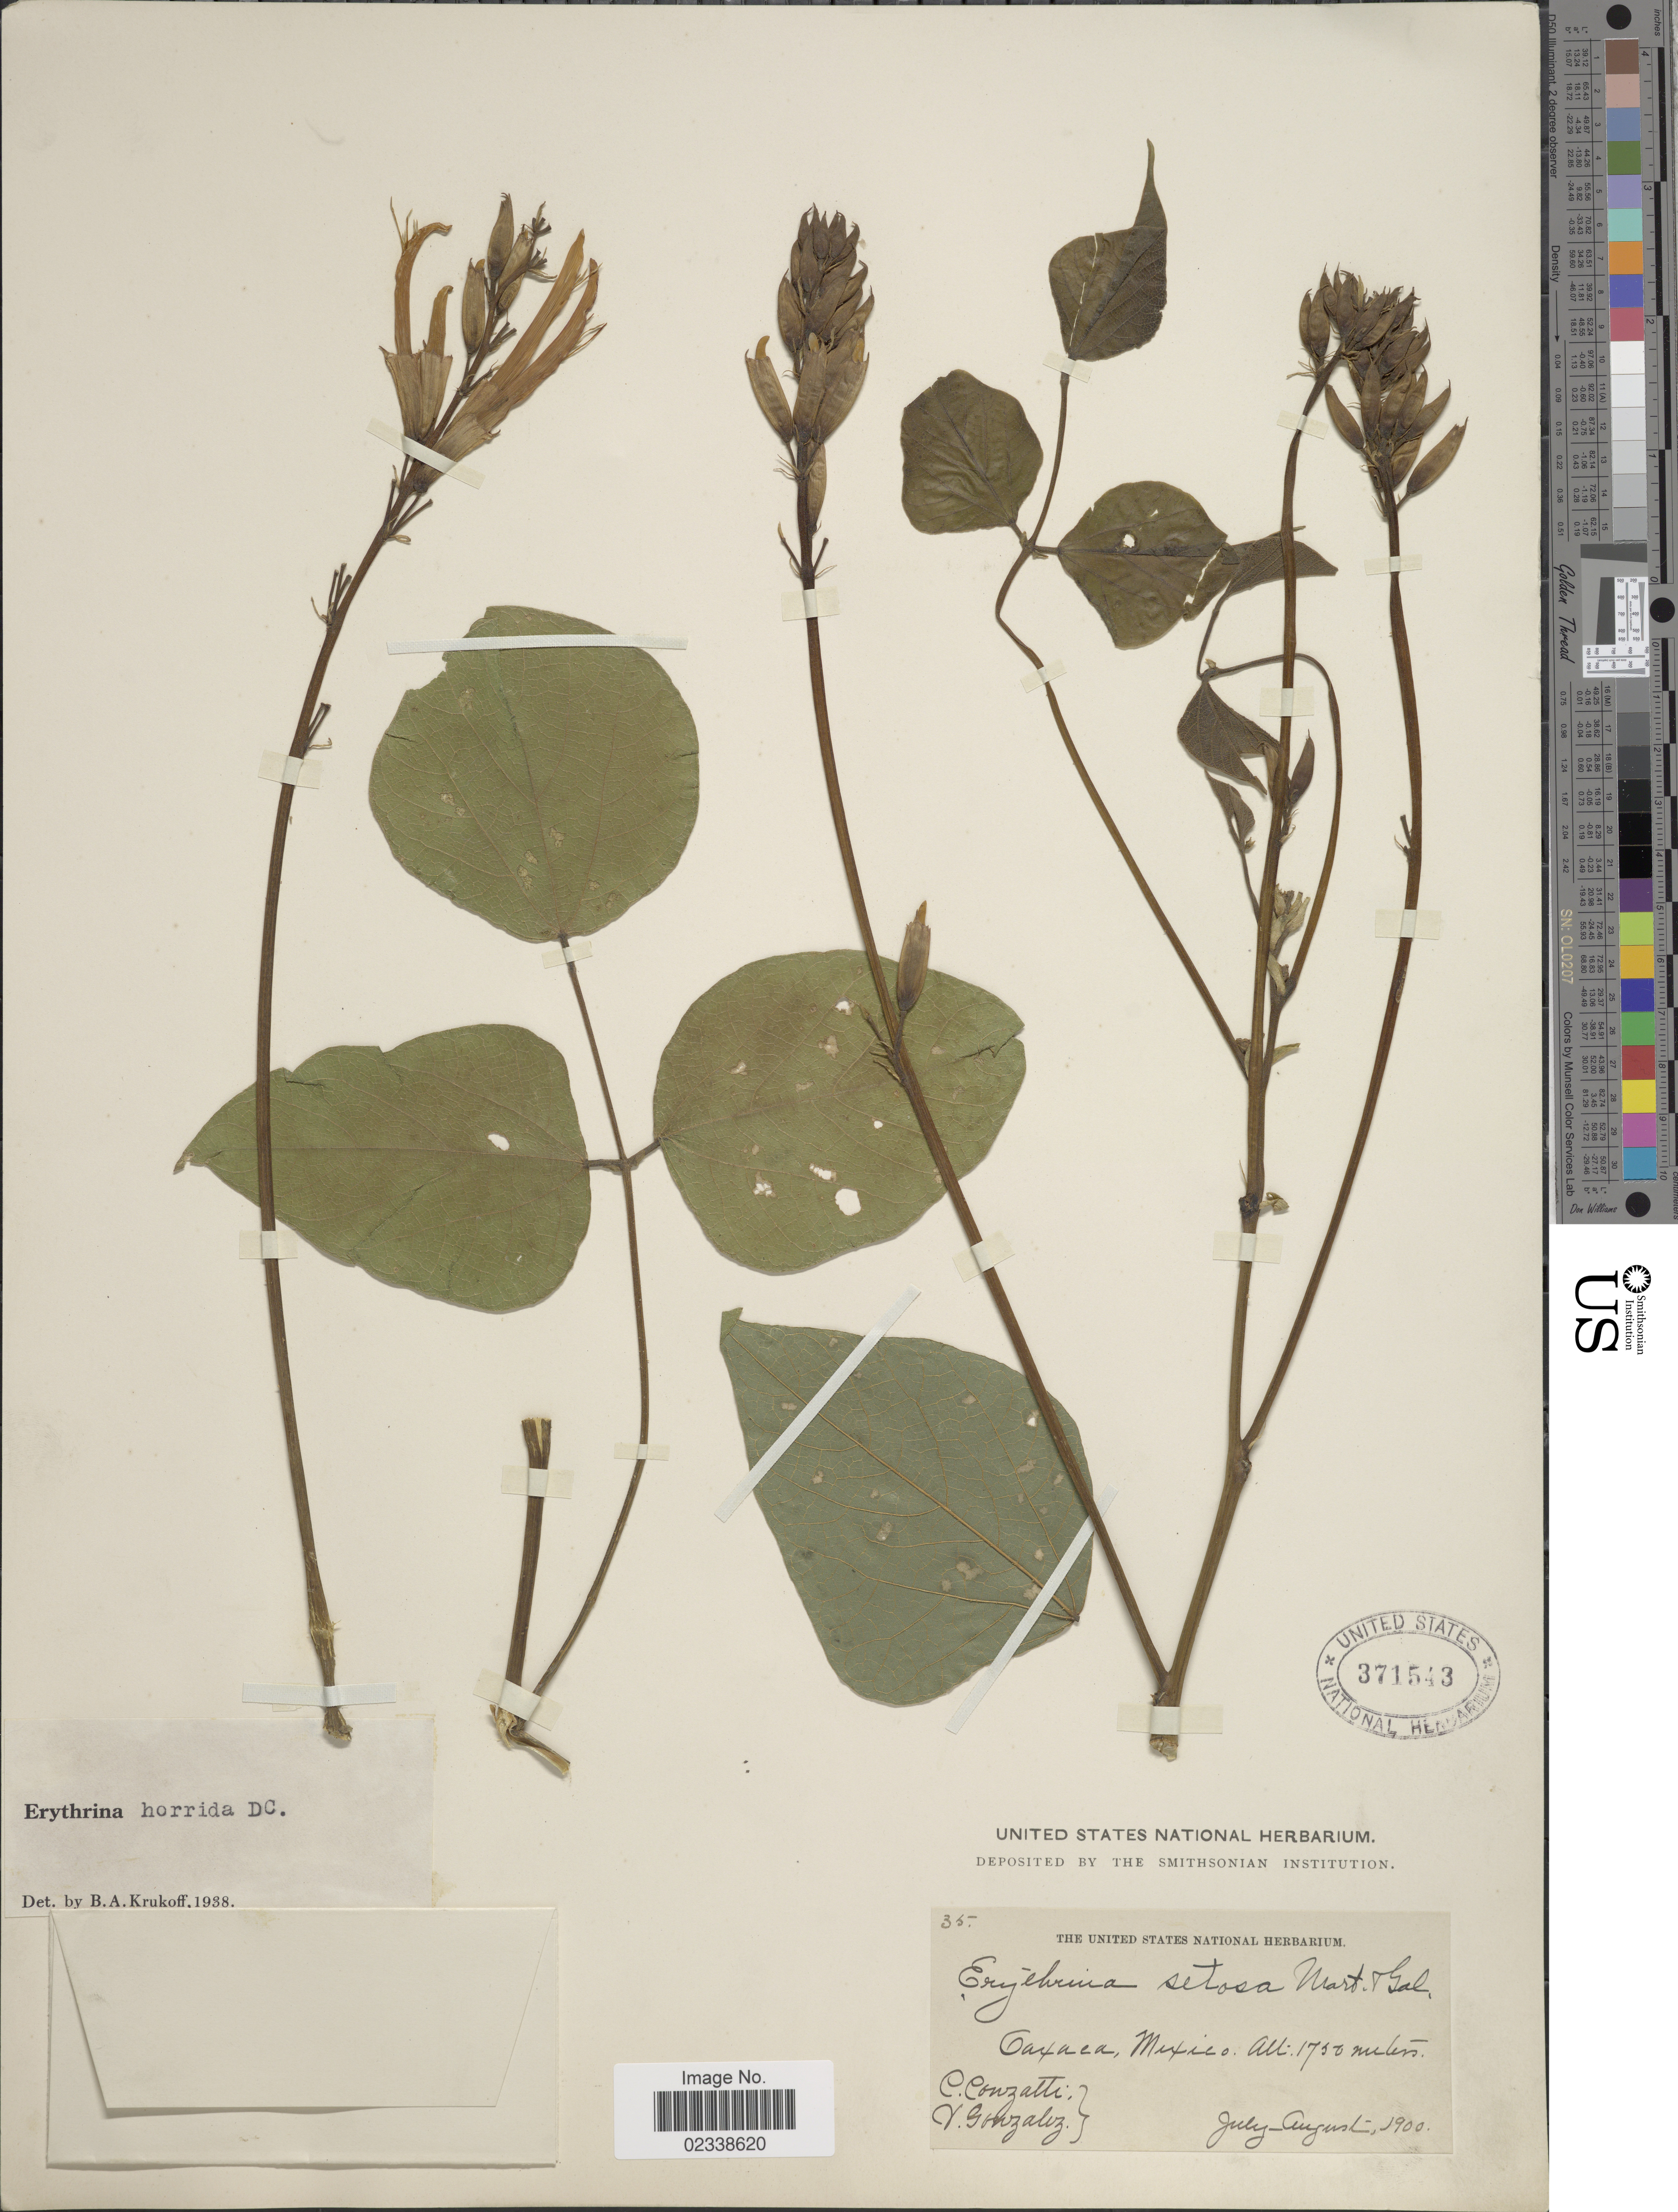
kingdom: Plantae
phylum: Tracheophyta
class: Magnoliopsida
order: Fabales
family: Fabaceae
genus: Erythrina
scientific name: Erythrina horrida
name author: DC.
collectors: C. Conzatti & V. Gonzalez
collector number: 35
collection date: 1900-07/1900-08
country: Mexico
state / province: Oaxaca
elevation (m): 1750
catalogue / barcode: US 371543